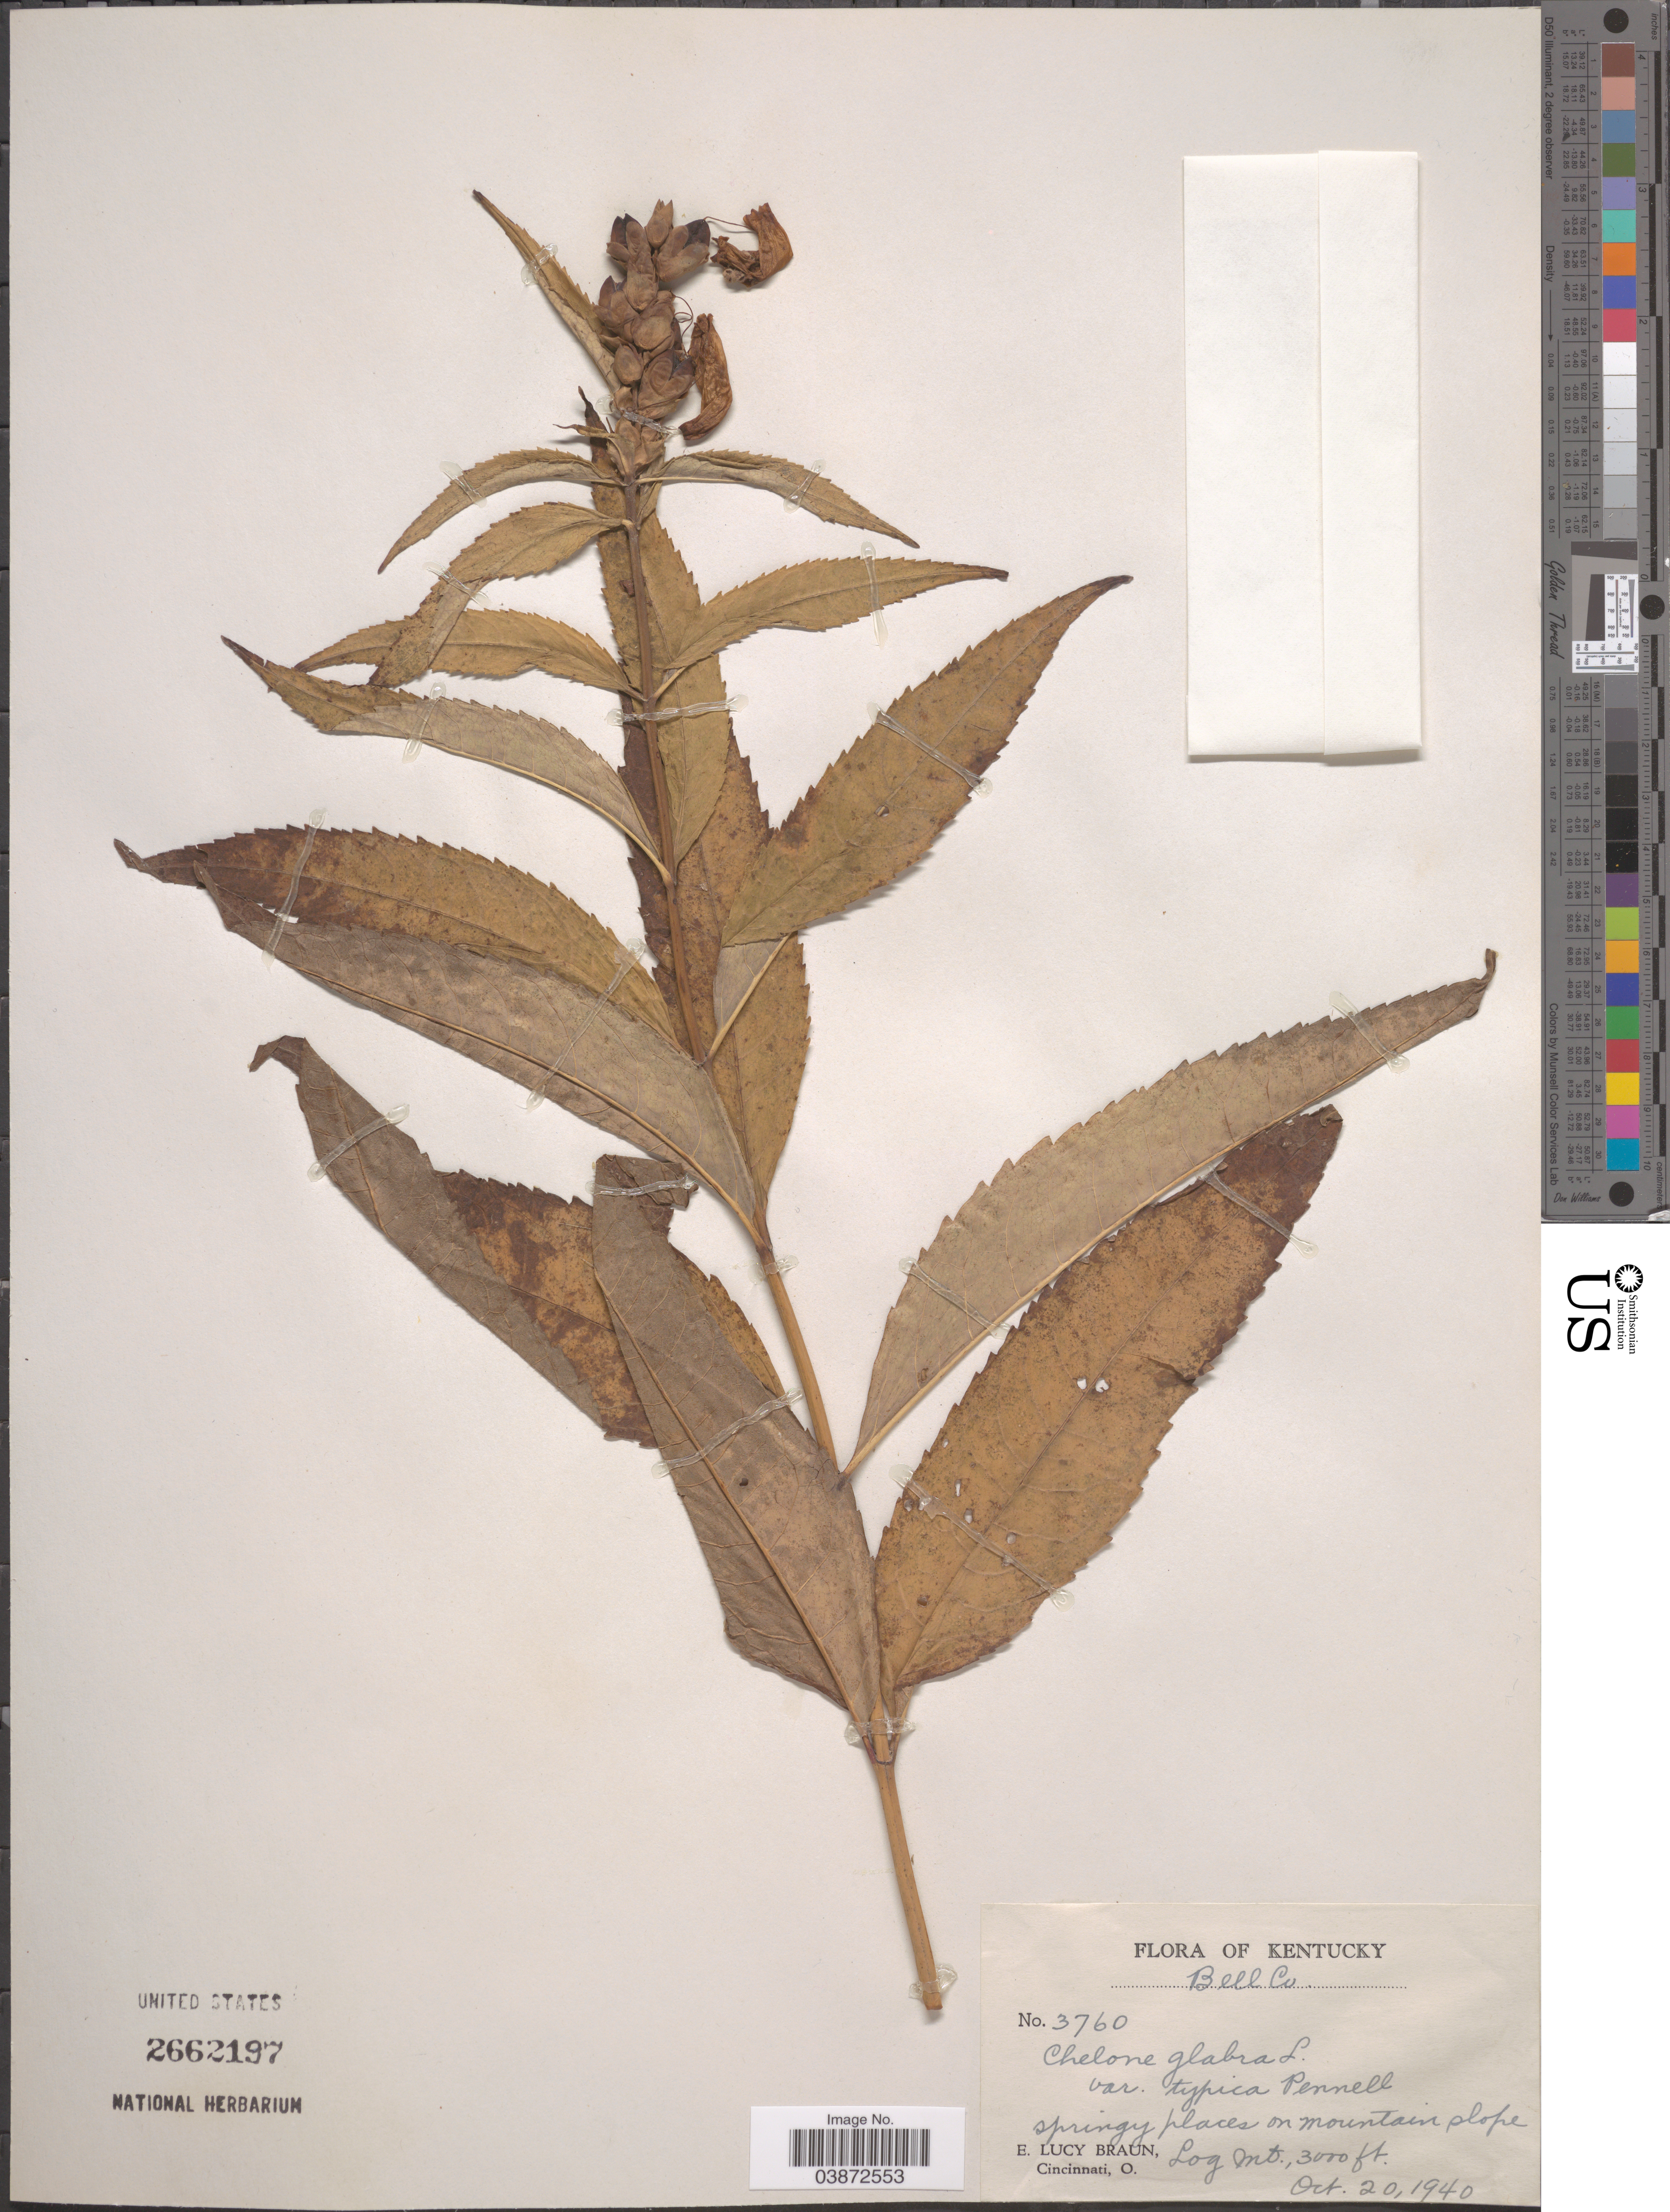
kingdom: Plantae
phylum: Tracheophyta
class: Magnoliopsida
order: Lamiales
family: Plantaginaceae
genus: Chelone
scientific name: Chelone glabra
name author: L.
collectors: E. L. Braun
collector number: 3760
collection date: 1940-10-20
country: United States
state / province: Kentucky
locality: Bell Co. Log Mt.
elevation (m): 914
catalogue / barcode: US 2662197